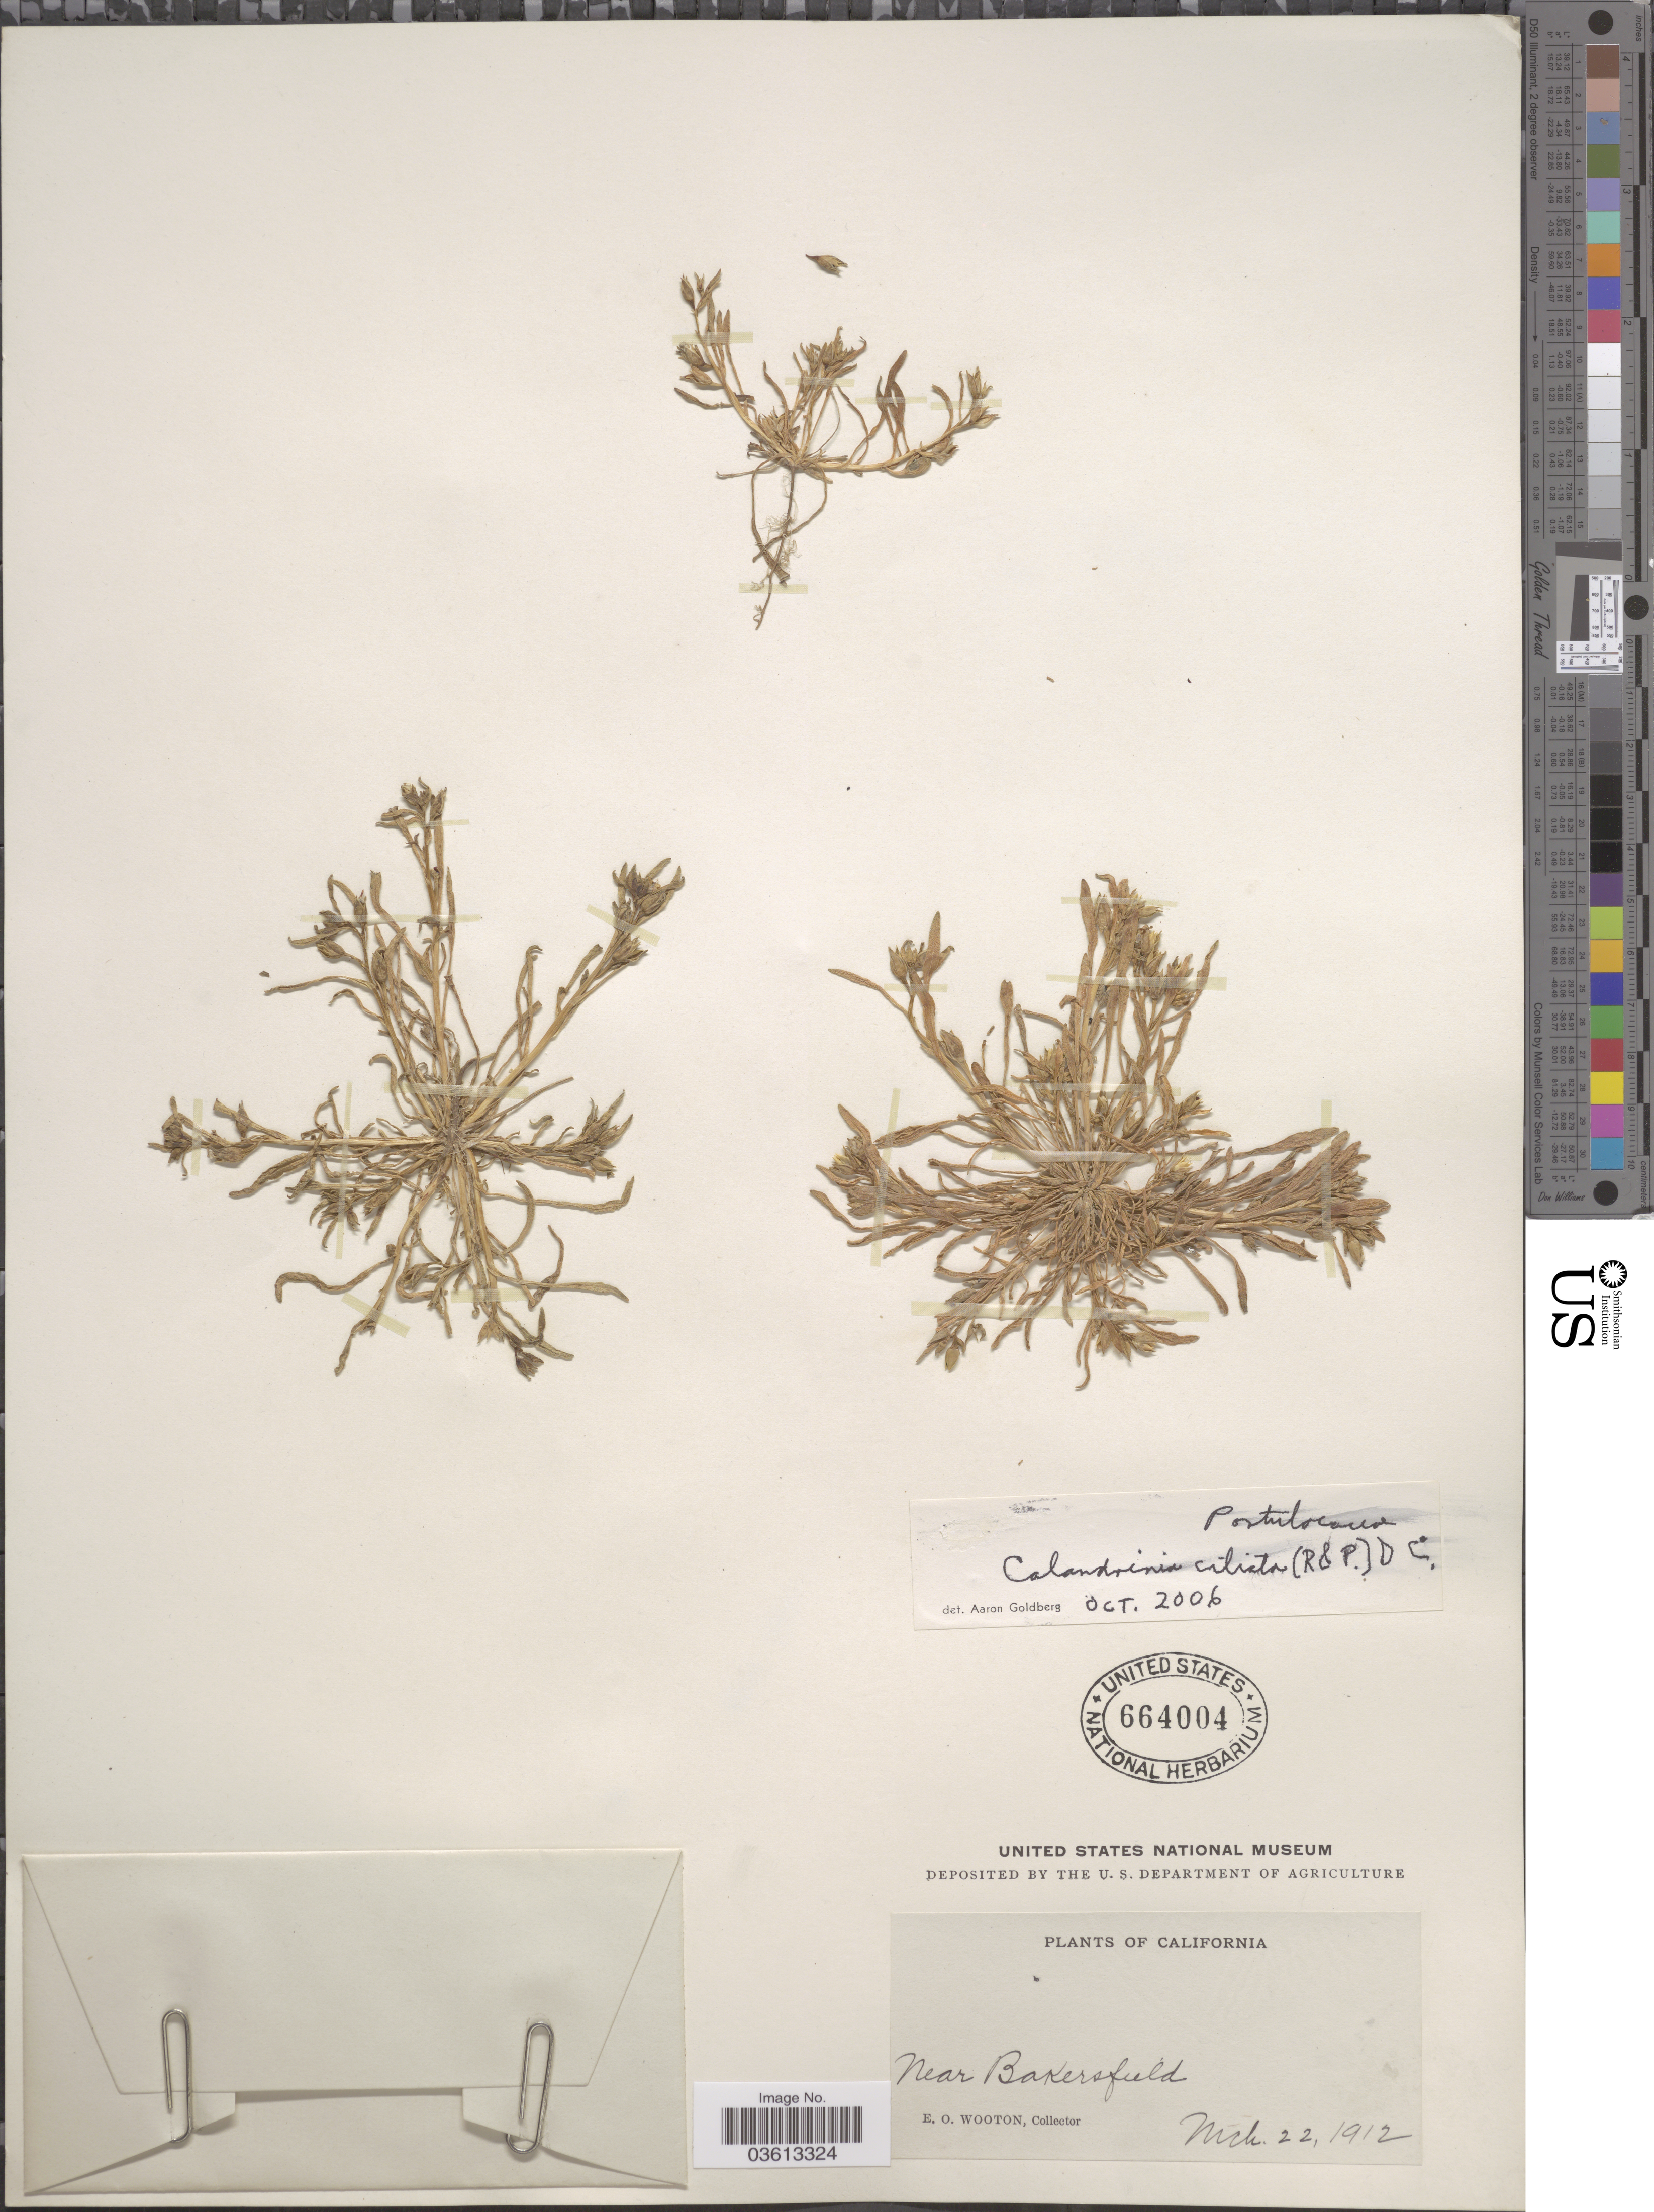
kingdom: Plantae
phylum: Tracheophyta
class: Magnoliopsida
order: Caryophyllales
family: Montiaceae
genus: Calandrinia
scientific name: Calandrinia ciliata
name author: (Ruiz & Pav.) DC.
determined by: Goldberg, Aaron, (US), NMNH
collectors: E. O. Wooton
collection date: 1912-03-22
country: United States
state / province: California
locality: Near Bakersfield.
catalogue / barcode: US 664004